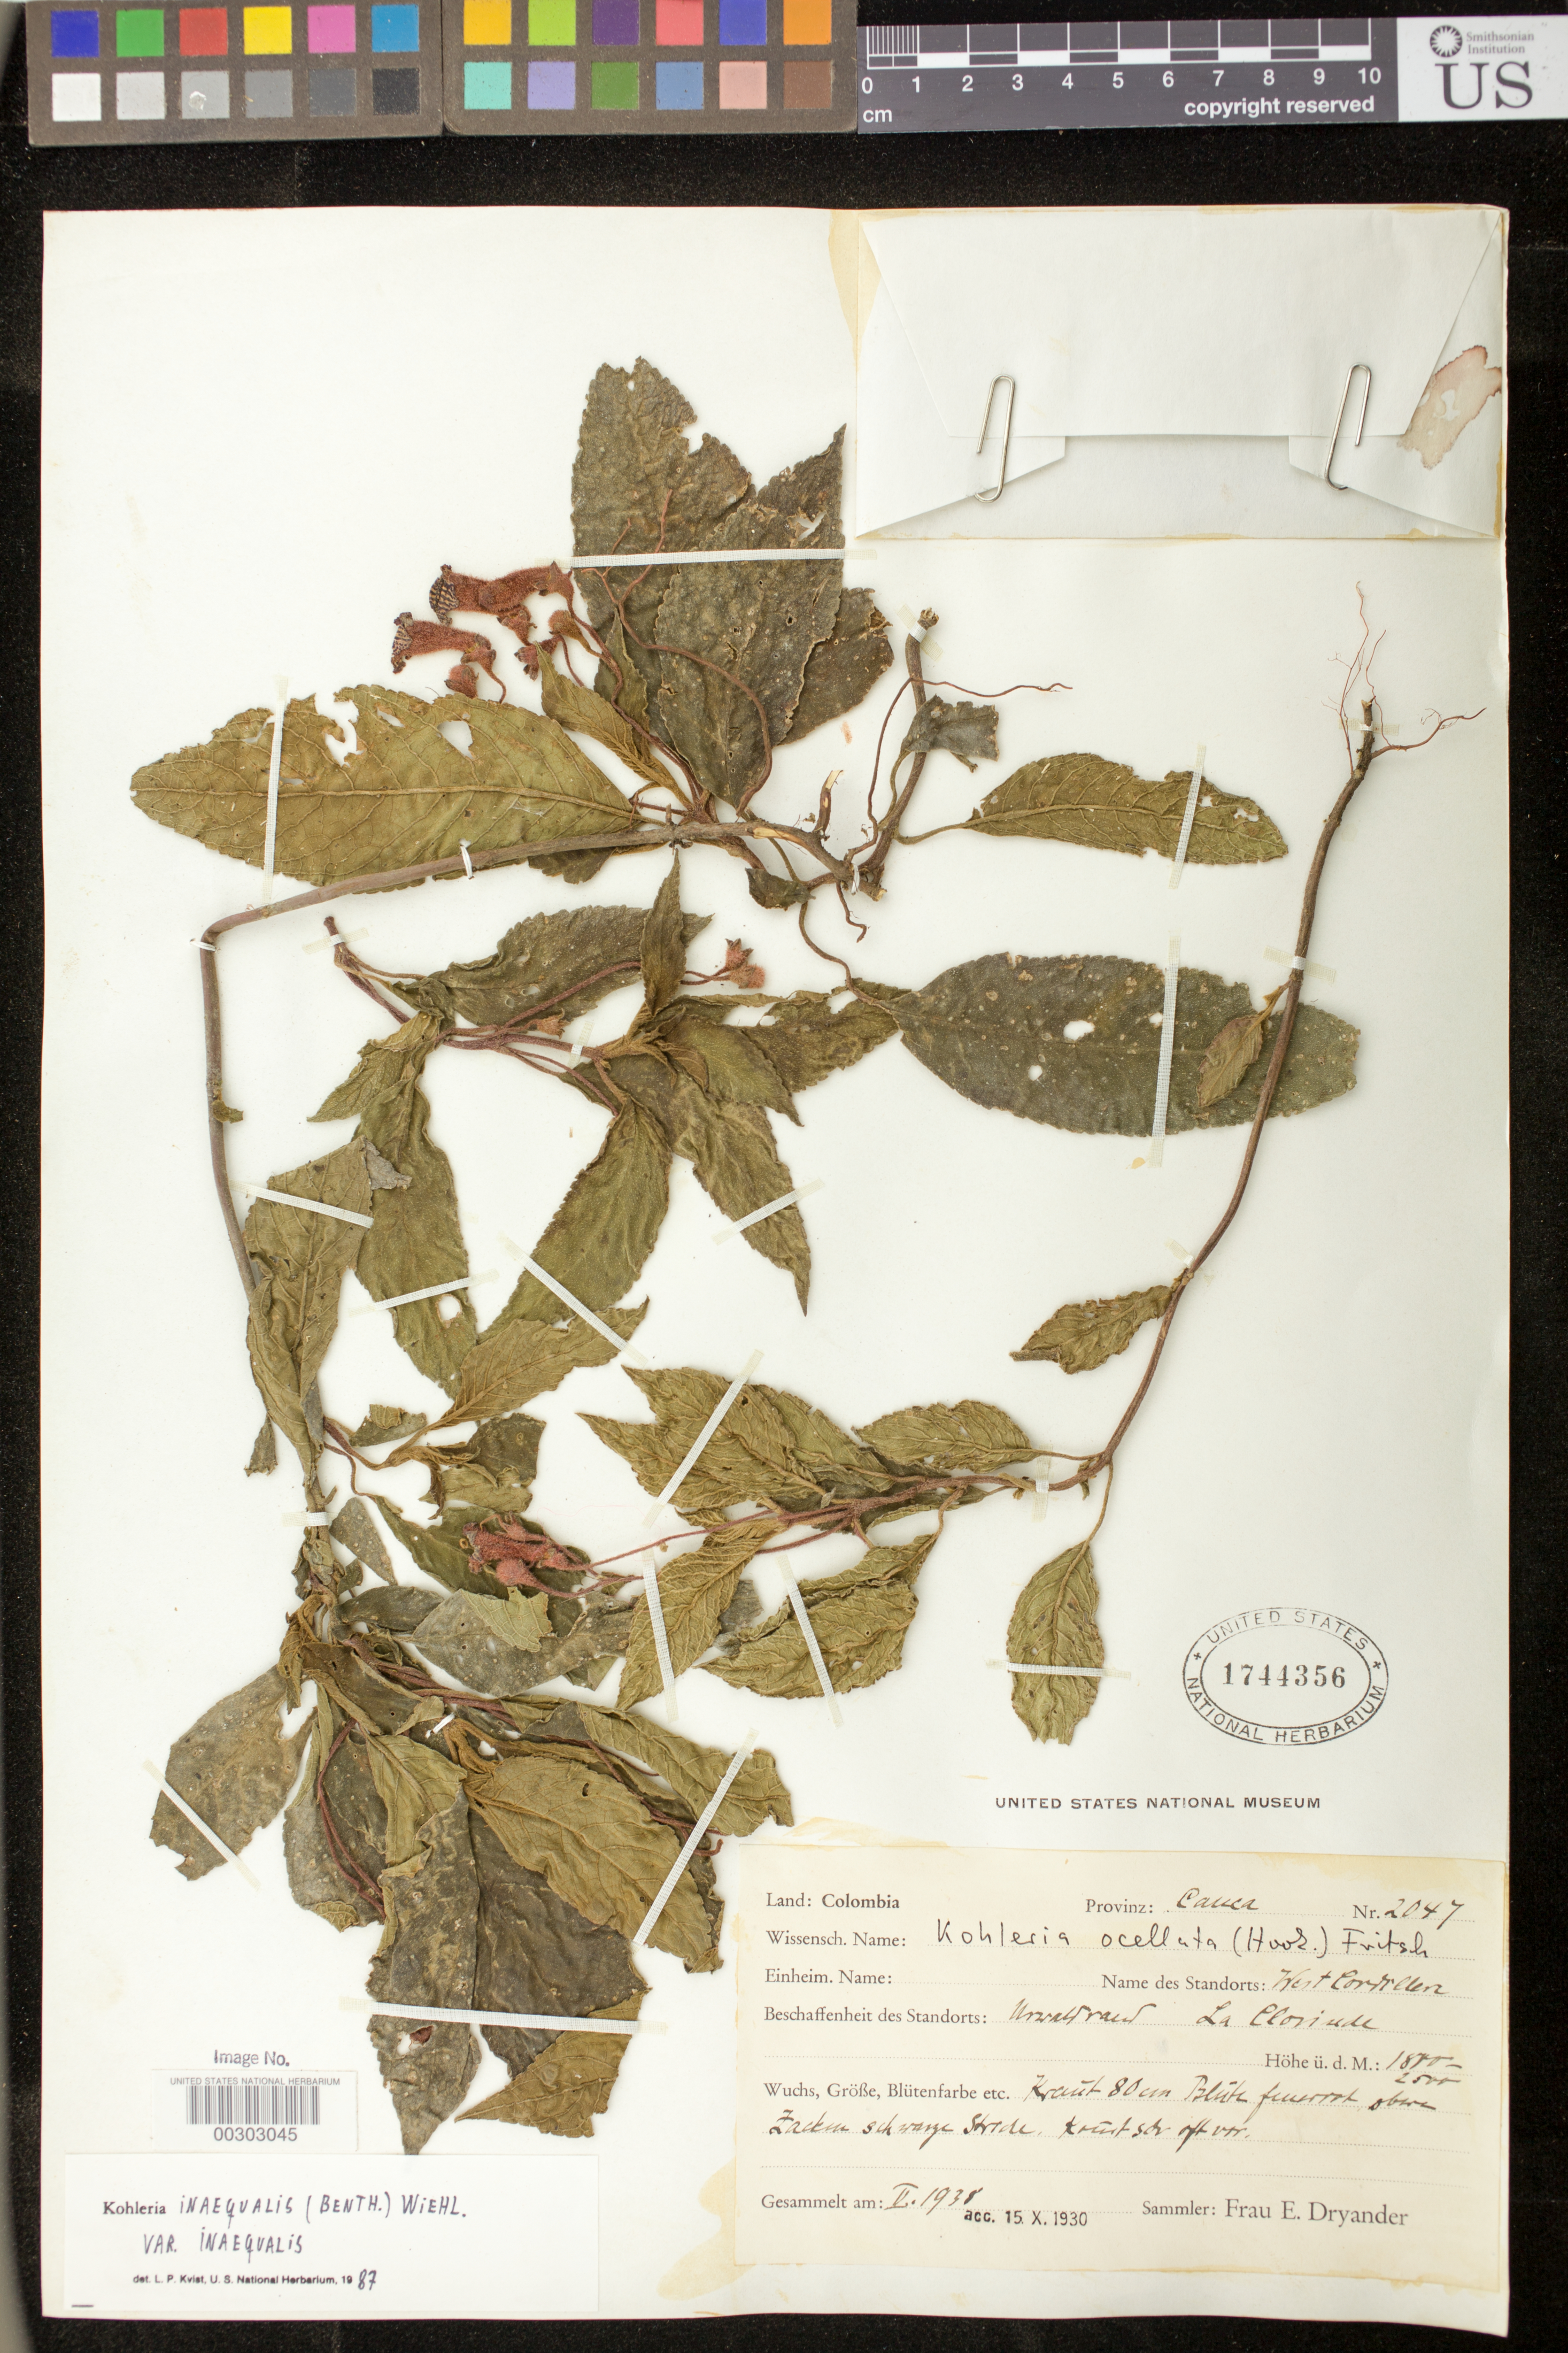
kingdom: Plantae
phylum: Tracheophyta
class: Magnoliopsida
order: Lamiales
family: Gesneriaceae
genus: Kohleria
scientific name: Kohleria inaequalis var. inaequalis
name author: (Benth.) Wiehler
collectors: E. I. Dryander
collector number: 2047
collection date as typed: May 1938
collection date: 1938-05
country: Colombia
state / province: Cauca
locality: West Cordillera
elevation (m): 1800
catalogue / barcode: US 1744356